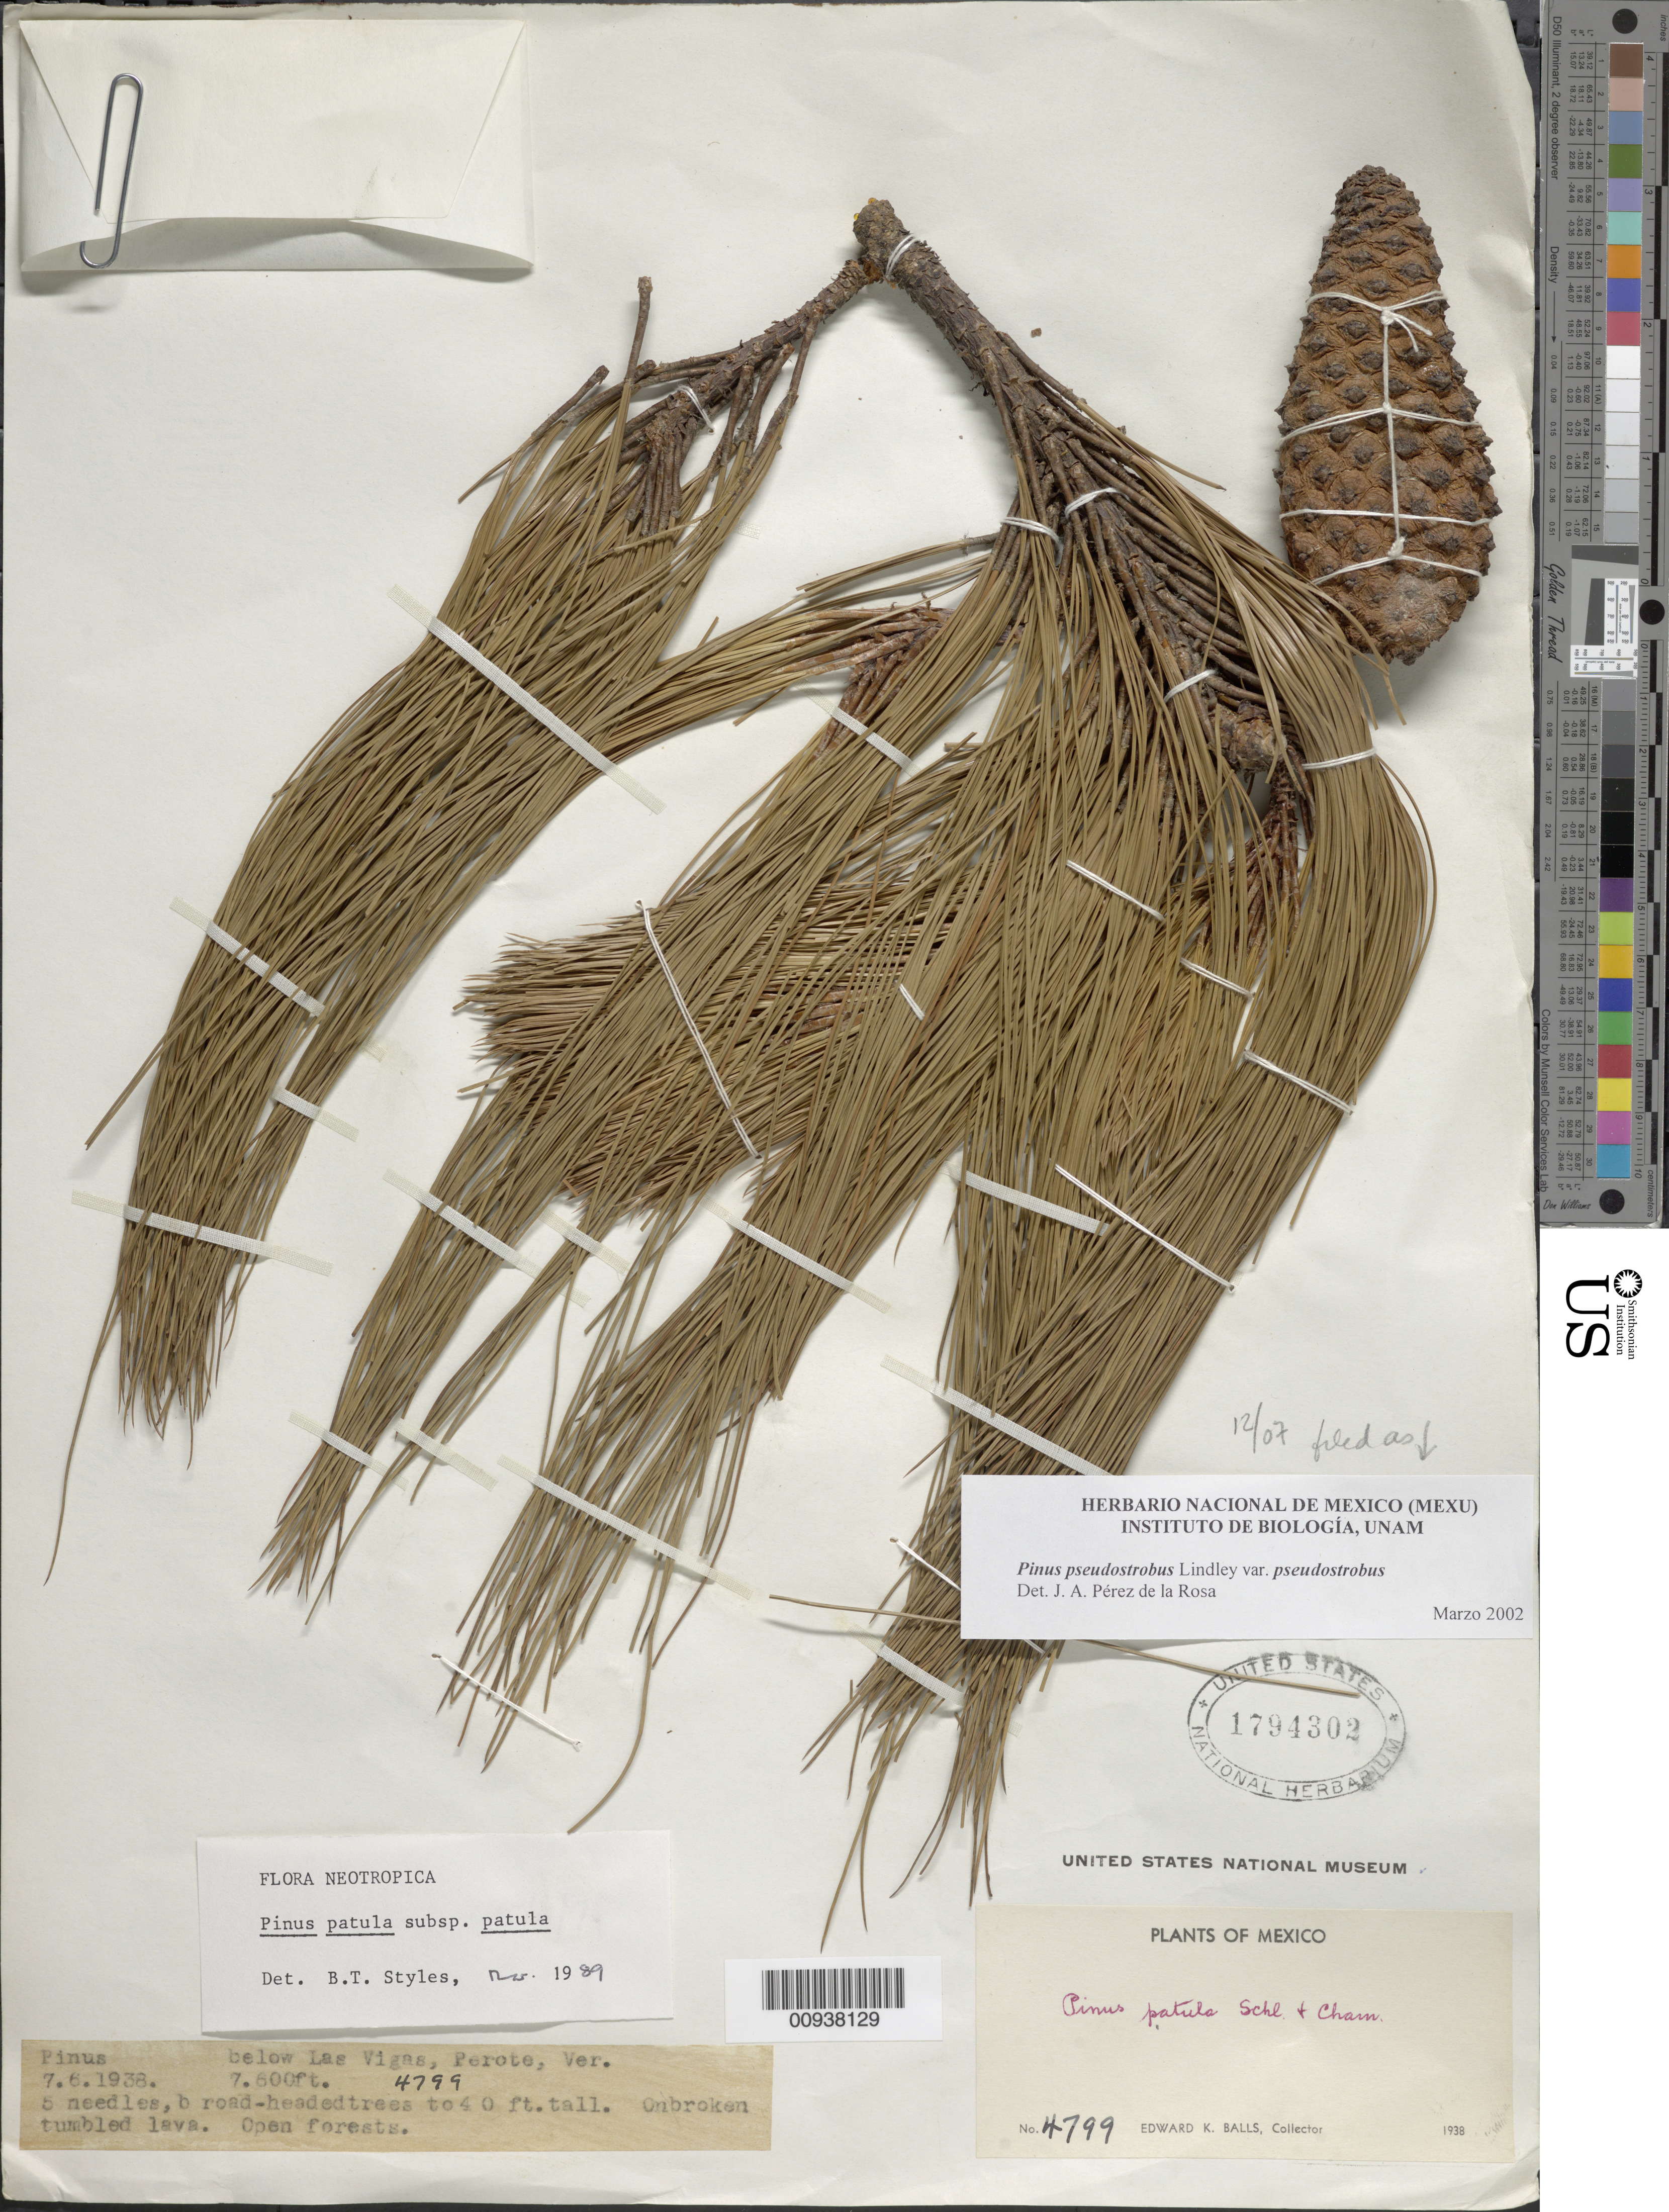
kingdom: Plantae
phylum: Tracheophyta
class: Pinopsida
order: Pinales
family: Pinaceae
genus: Pinus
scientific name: Pinus pseudostrobus var. pseudostrobus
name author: Lindl.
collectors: E. K. Balls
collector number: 4799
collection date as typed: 07 Jun 1938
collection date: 1938-06-07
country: Mexico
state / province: Veracruz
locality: Below Las Vigas, Perote.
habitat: Open forests. Onbroken tumbled lava.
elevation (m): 2316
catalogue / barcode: US 1794302